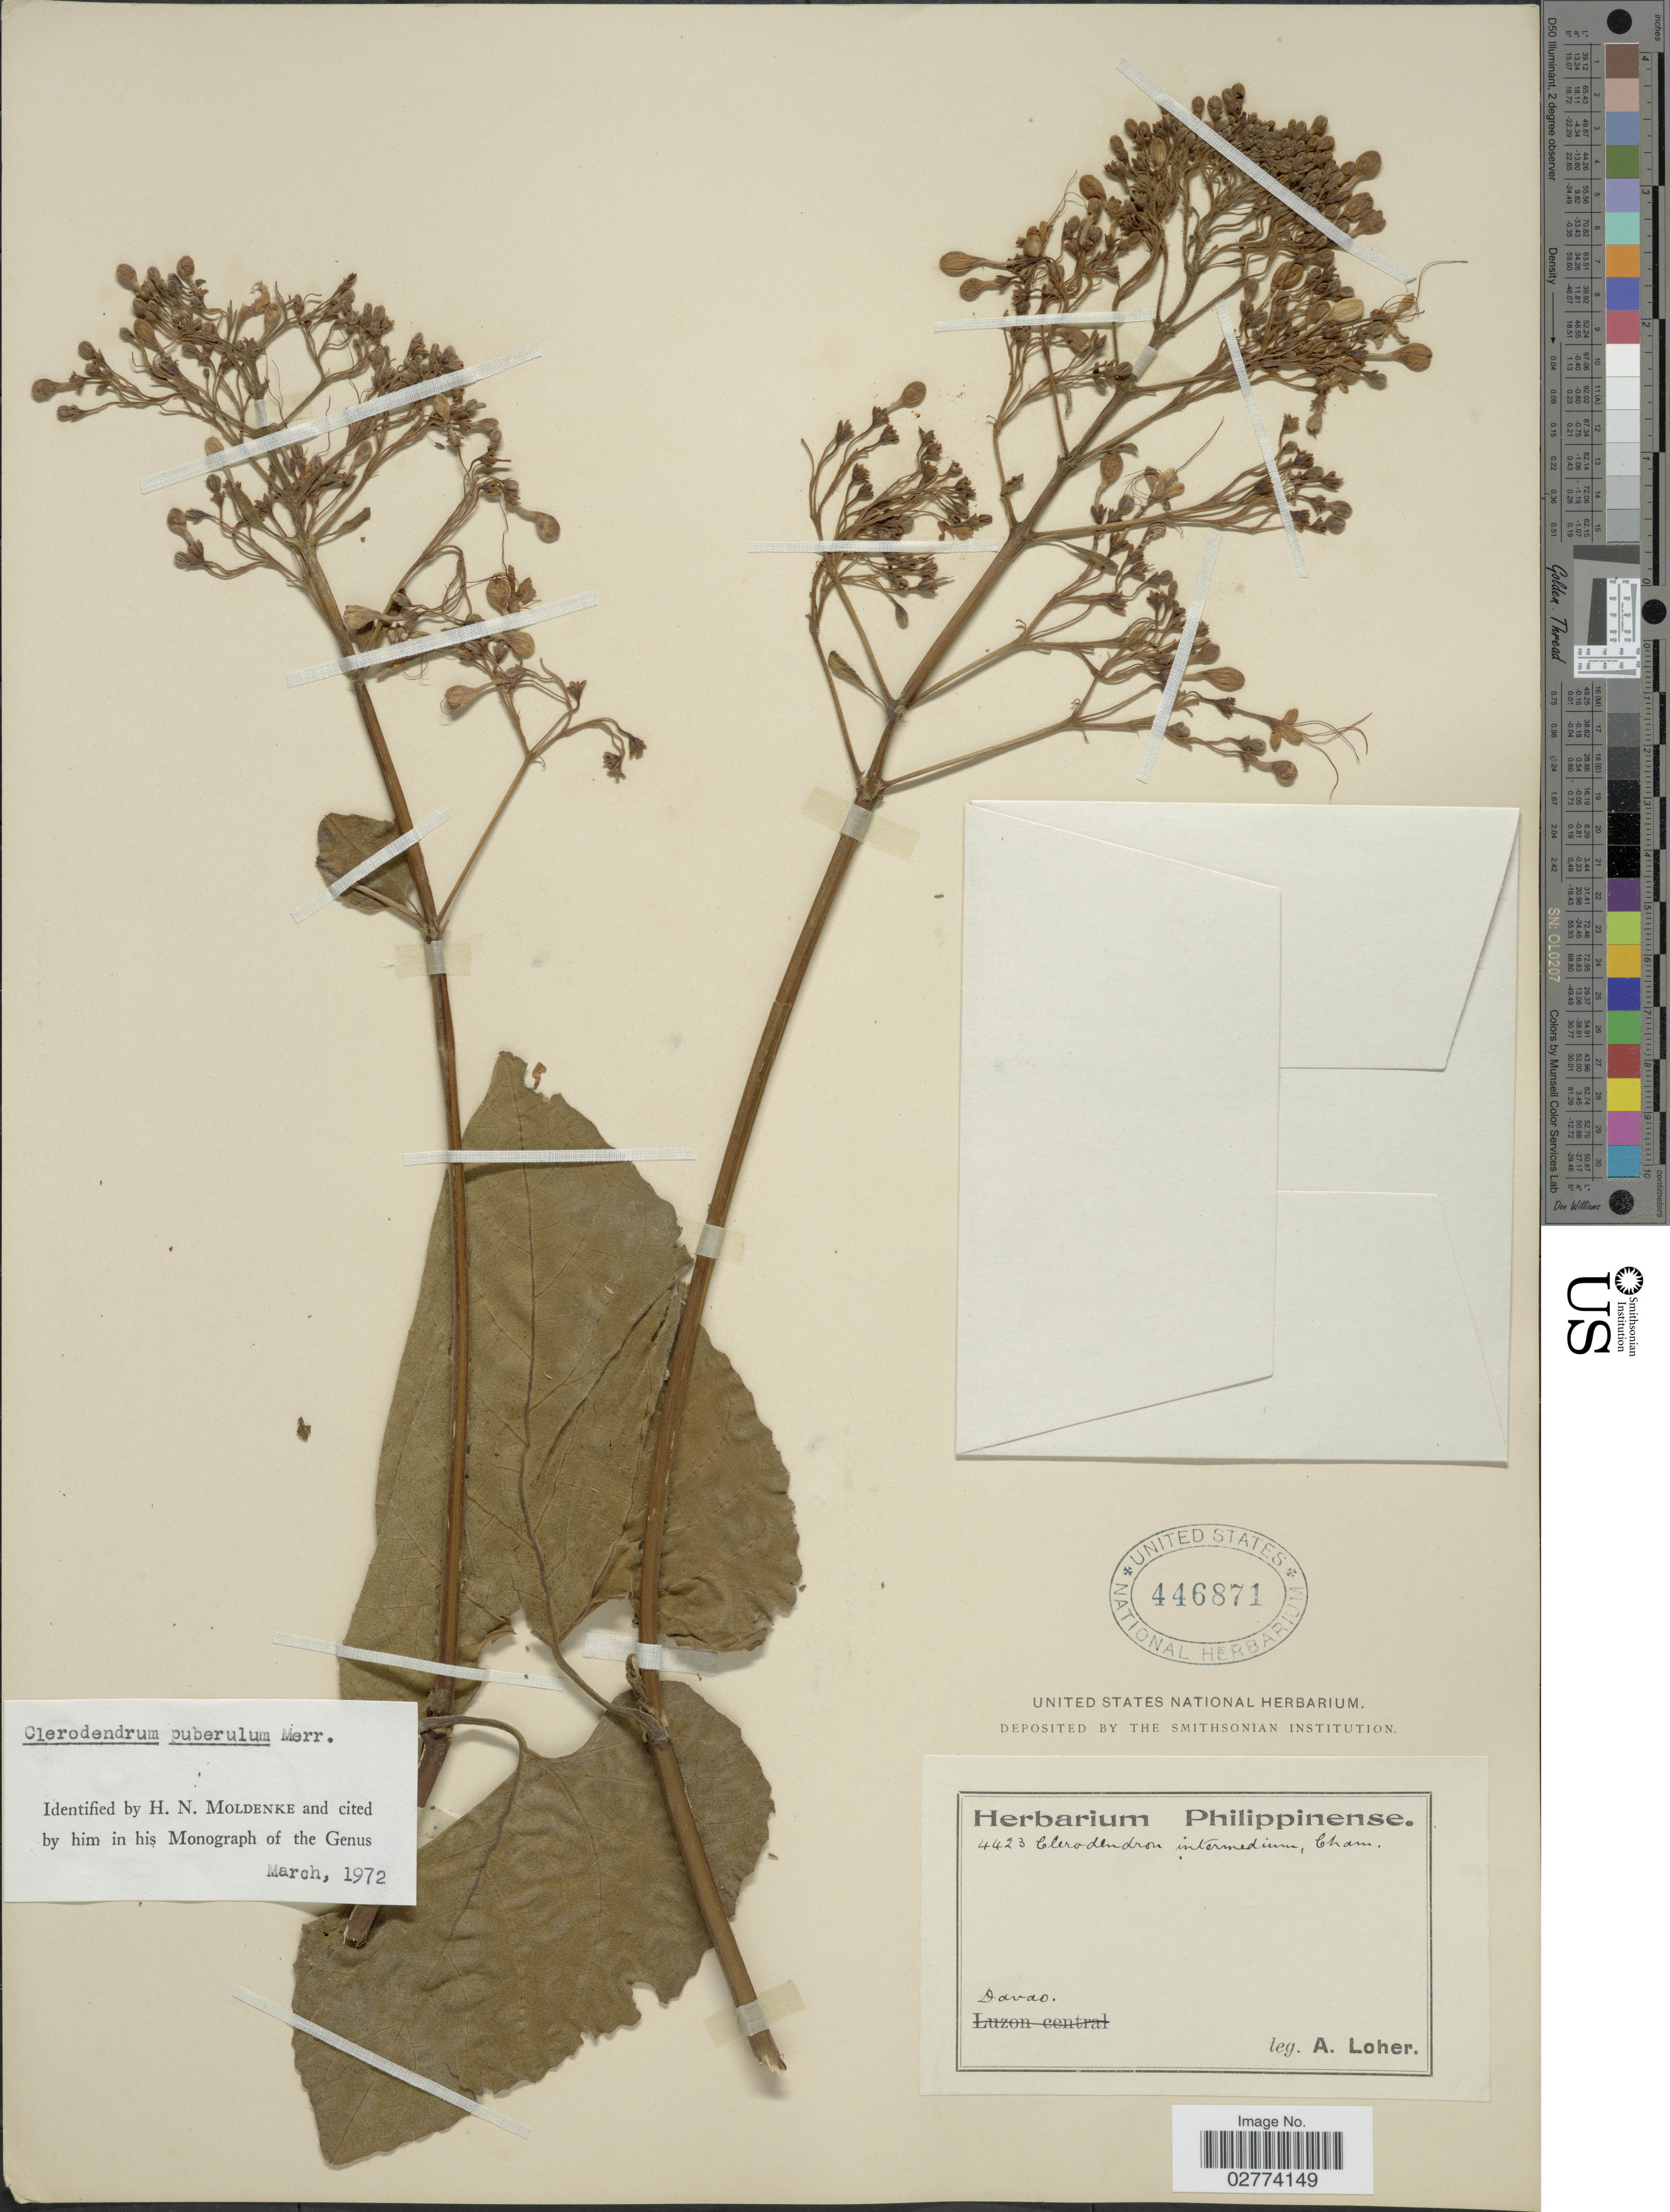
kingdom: Plantae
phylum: Tracheophyta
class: Magnoliopsida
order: Lamiales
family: Lamiaceae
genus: Clerodendrum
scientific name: Clerodendrum puberulum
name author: Merr.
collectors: A. Loher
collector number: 4423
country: Philippines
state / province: Davao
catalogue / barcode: US 446871